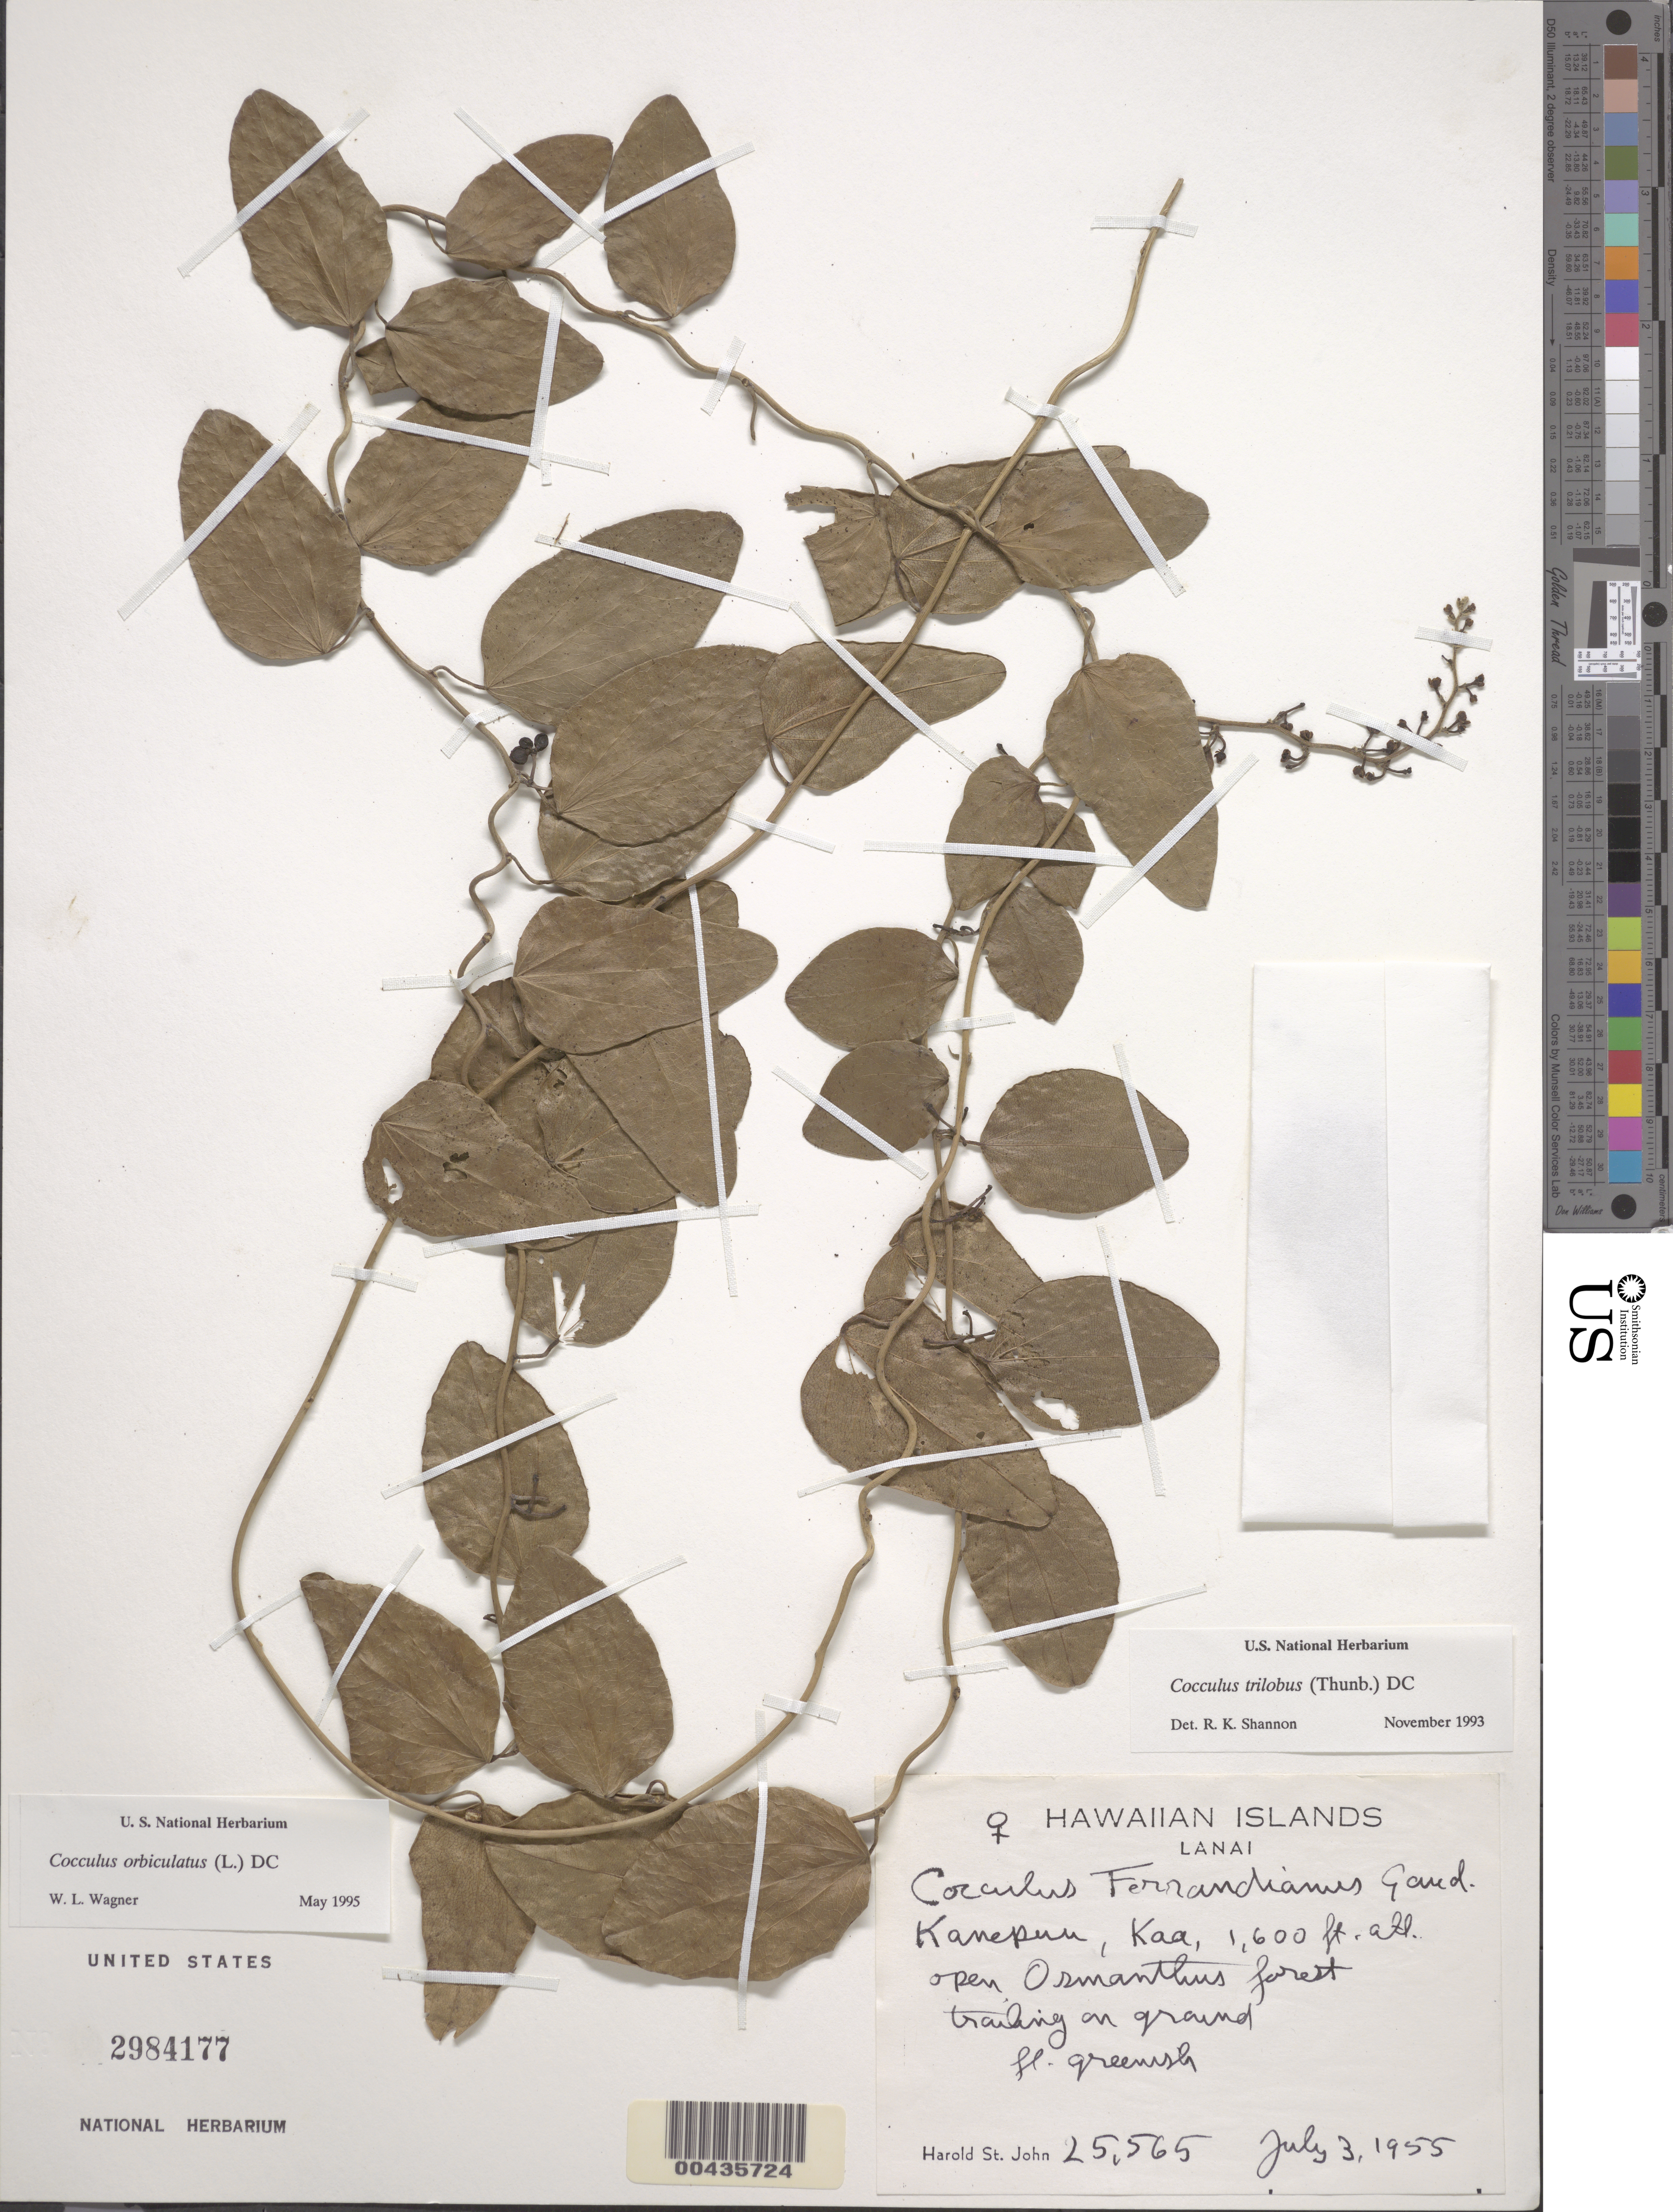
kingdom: Plantae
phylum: Tracheophyta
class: Magnoliopsida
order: Ranunculales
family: Menispermaceae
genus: Cocculus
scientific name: Cocculus orbiculatus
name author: (L.) DC.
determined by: Wagner, W. L., (BOT), Smithsonian Institution - National Museum of Natural History (UNITED STATES)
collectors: H. St. John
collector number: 25565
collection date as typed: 3 Jul 1955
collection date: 1955-07-03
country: United States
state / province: Hawaii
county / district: Kauai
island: Kaua'i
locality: Kanepuu, Kaa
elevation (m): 488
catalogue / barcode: US 2984177